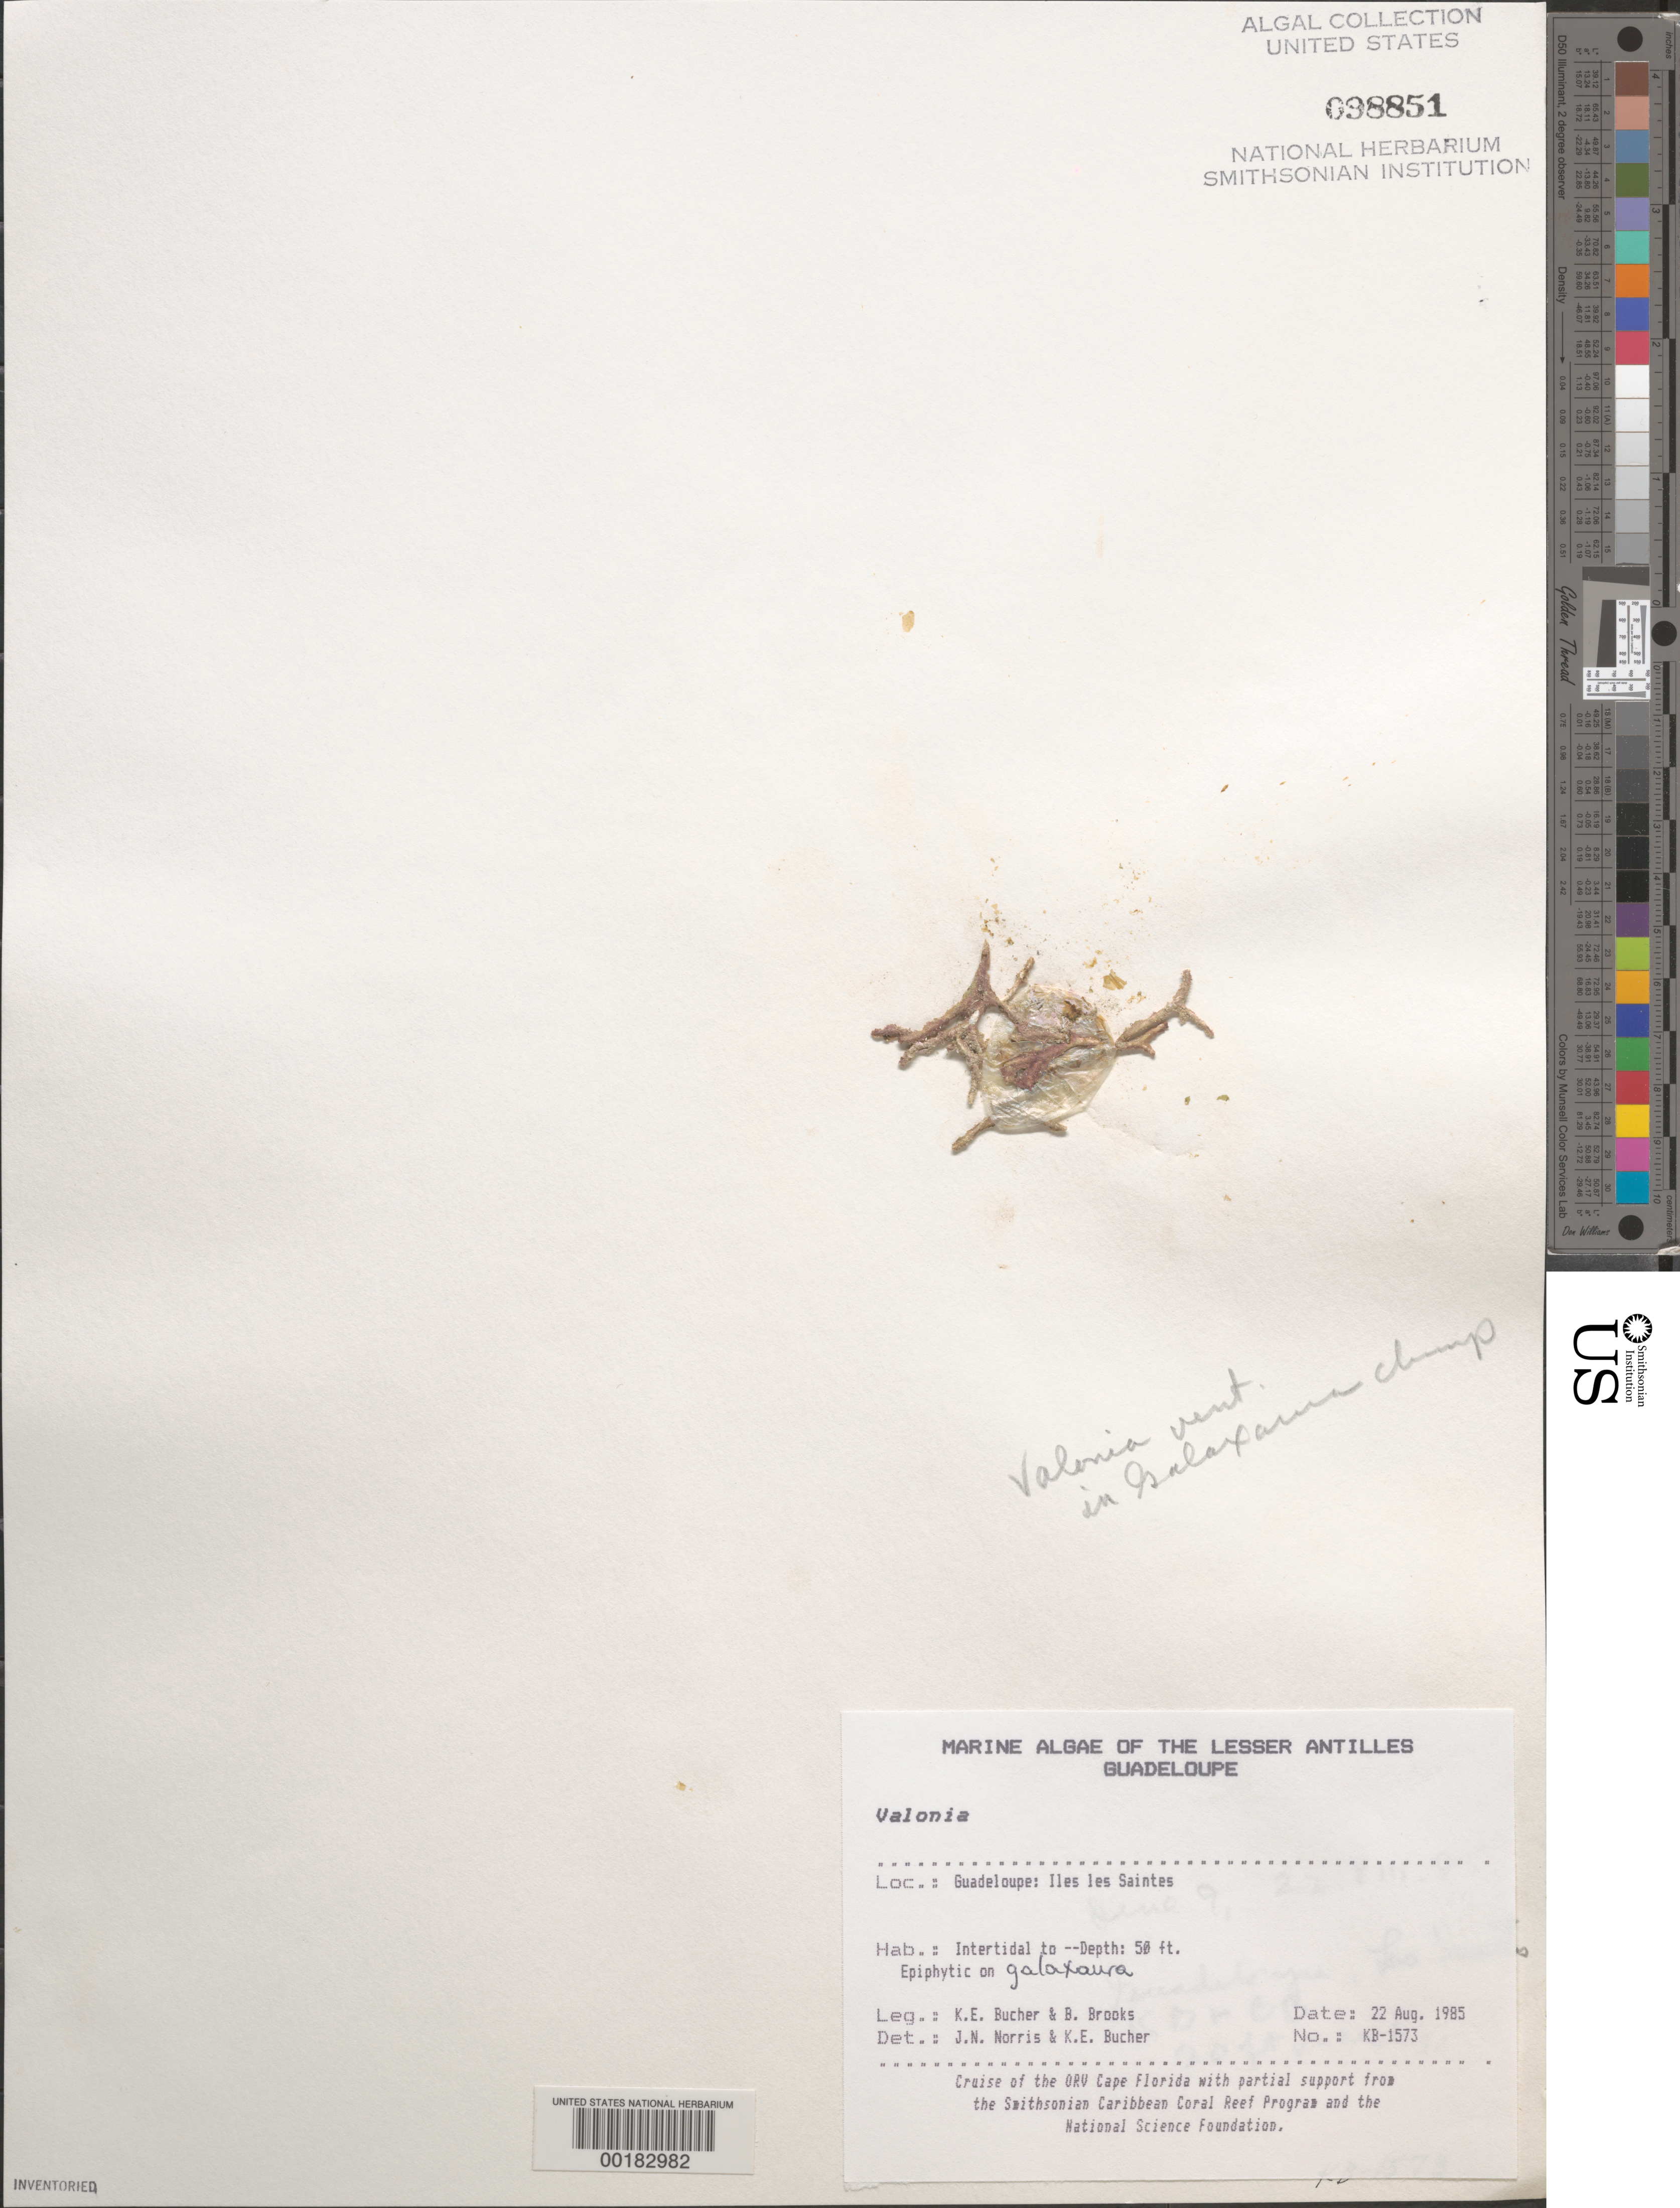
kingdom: Plantae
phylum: Chlorophyta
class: Ulvophyceae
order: Siphonocladales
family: Valoniaceae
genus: Valonia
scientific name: Valonia sp.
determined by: Norris, J. N.; Bucher, K. E.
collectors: K. E. Bucher & B. Brooks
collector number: Kb-1573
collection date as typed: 22 Aug 1985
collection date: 1985-08-22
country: Guadeloupe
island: Iles des Saintes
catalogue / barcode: US 98851